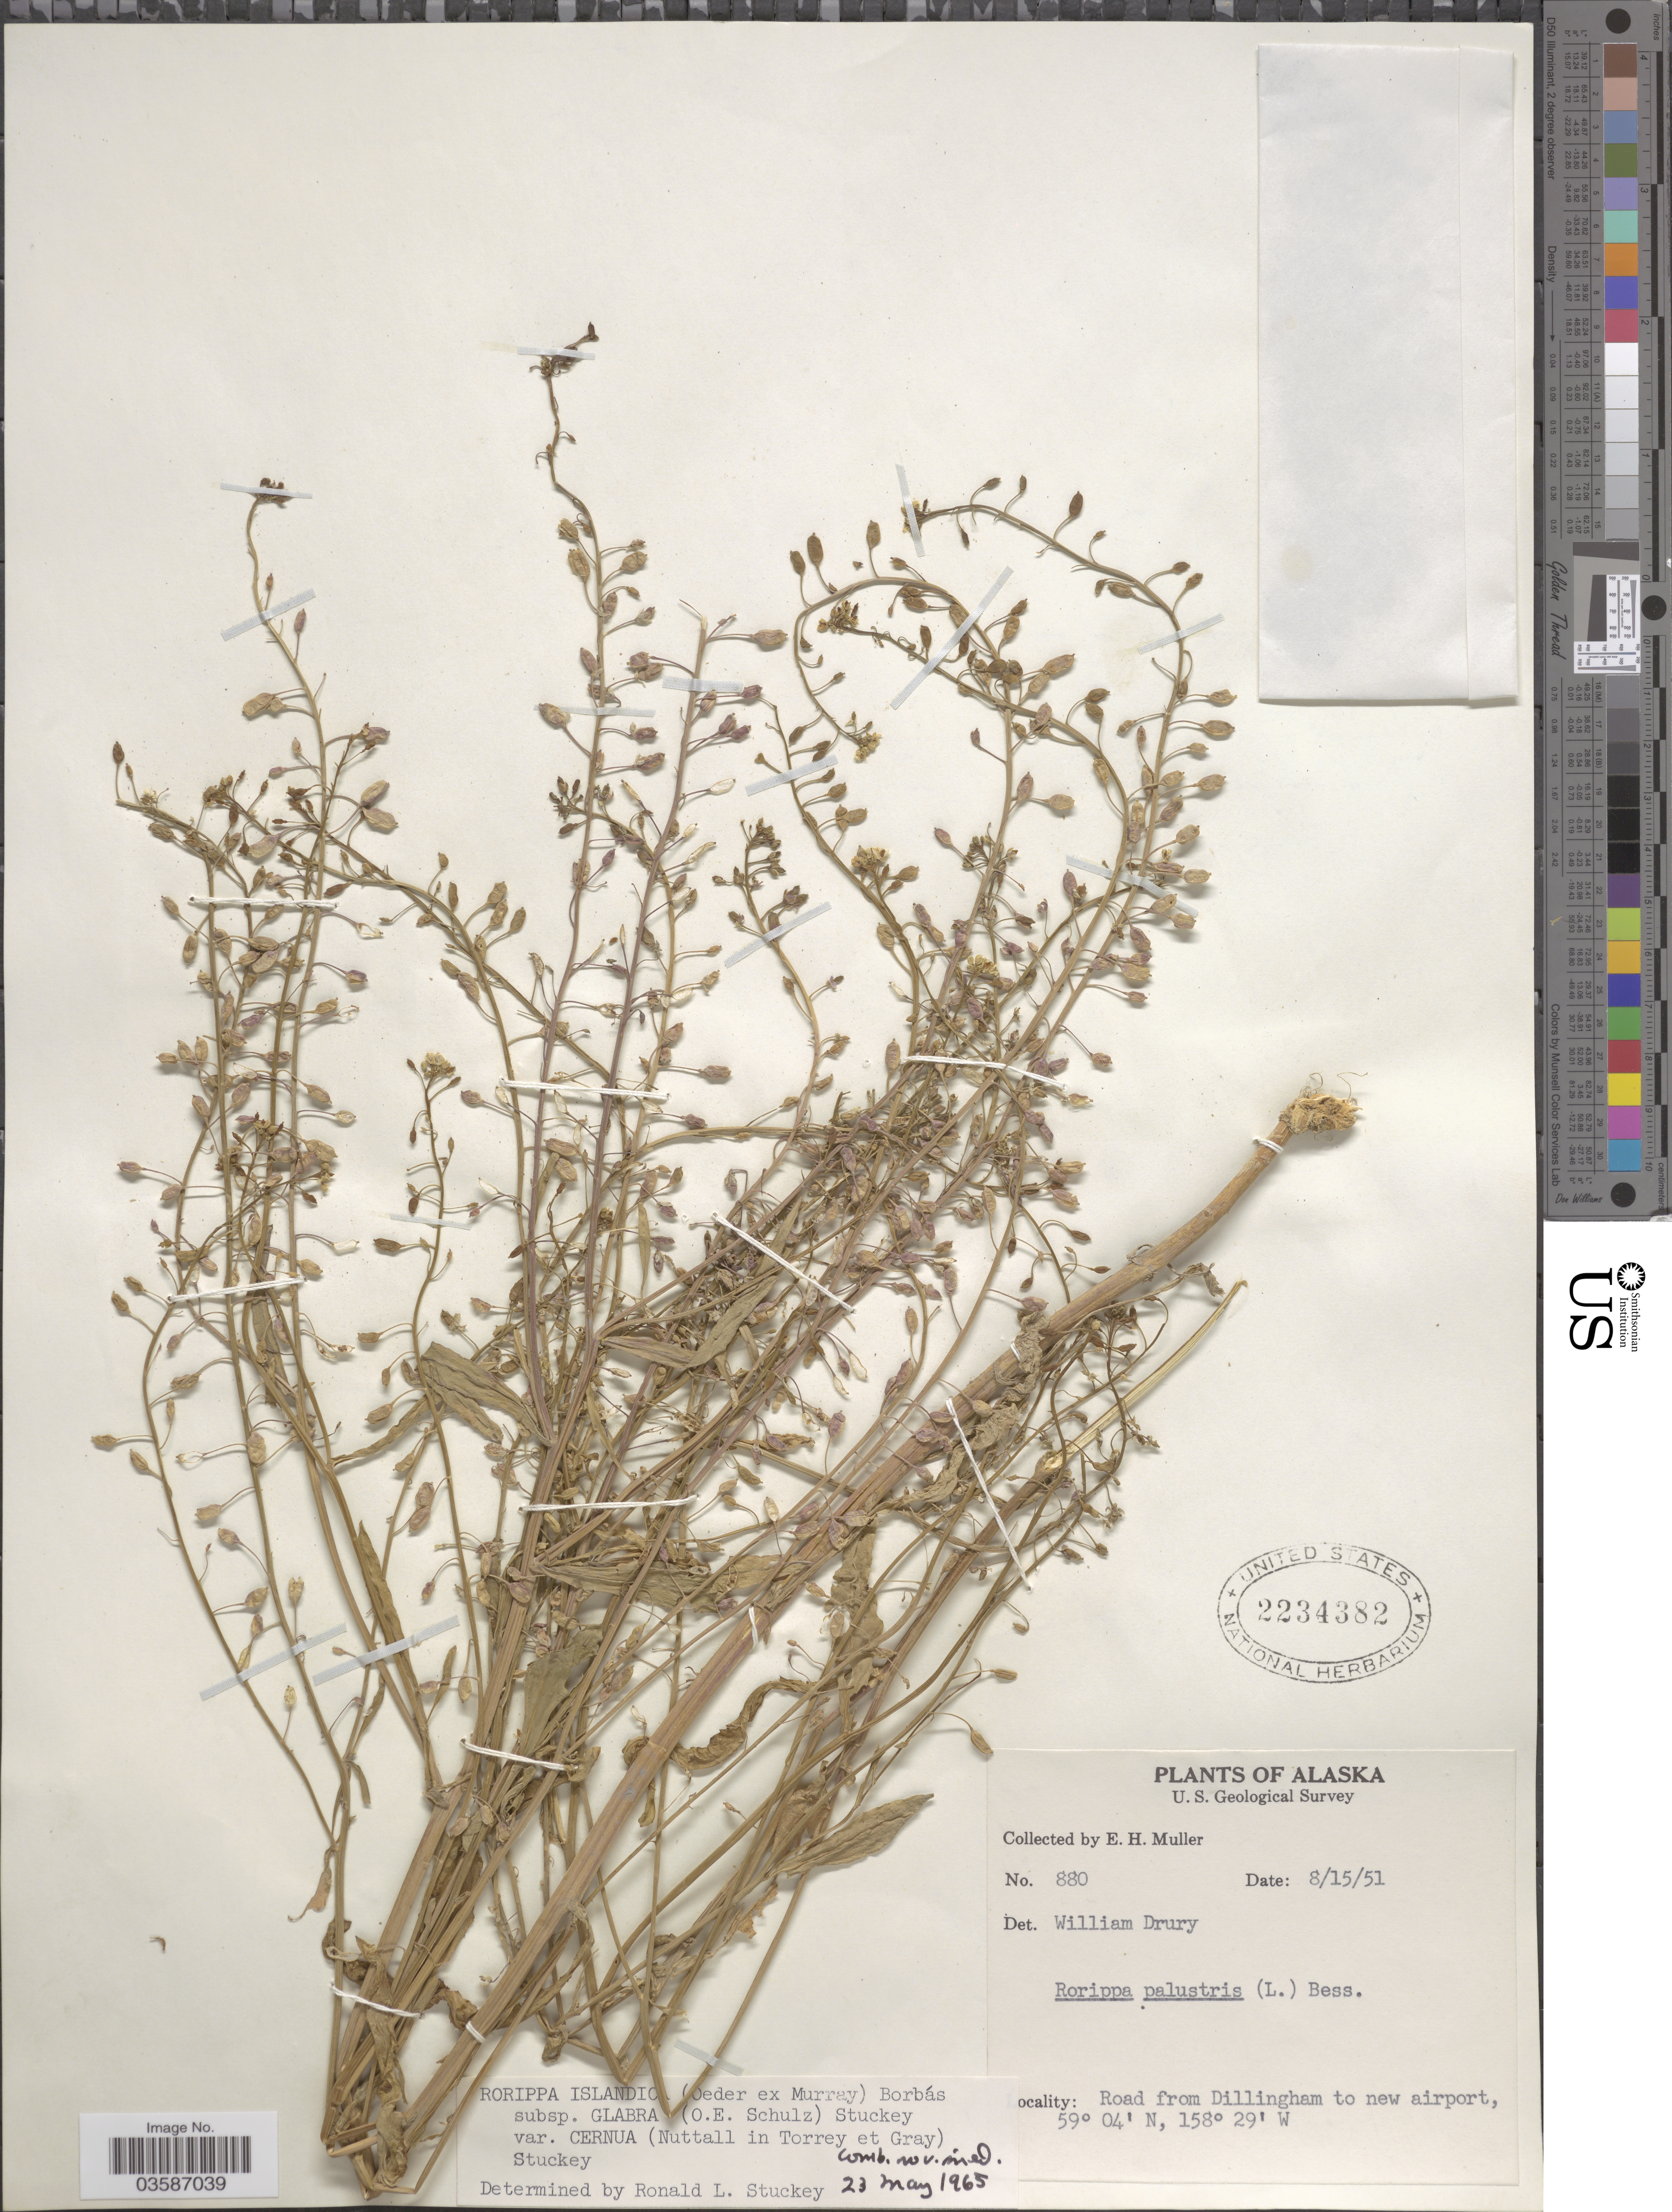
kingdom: Plantae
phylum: Tracheophyta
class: Magnoliopsida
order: Brassicales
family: Brassicaceae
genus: Rorippa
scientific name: Rorippa islandica var. cernua (Nutt.) Stuckey comb. nov. ined.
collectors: E. H. Muller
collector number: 880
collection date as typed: Transcribed d/m/y: 15/8/51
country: United States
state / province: Alaska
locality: Road from Dillingham to new airport.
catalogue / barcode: US 2234382